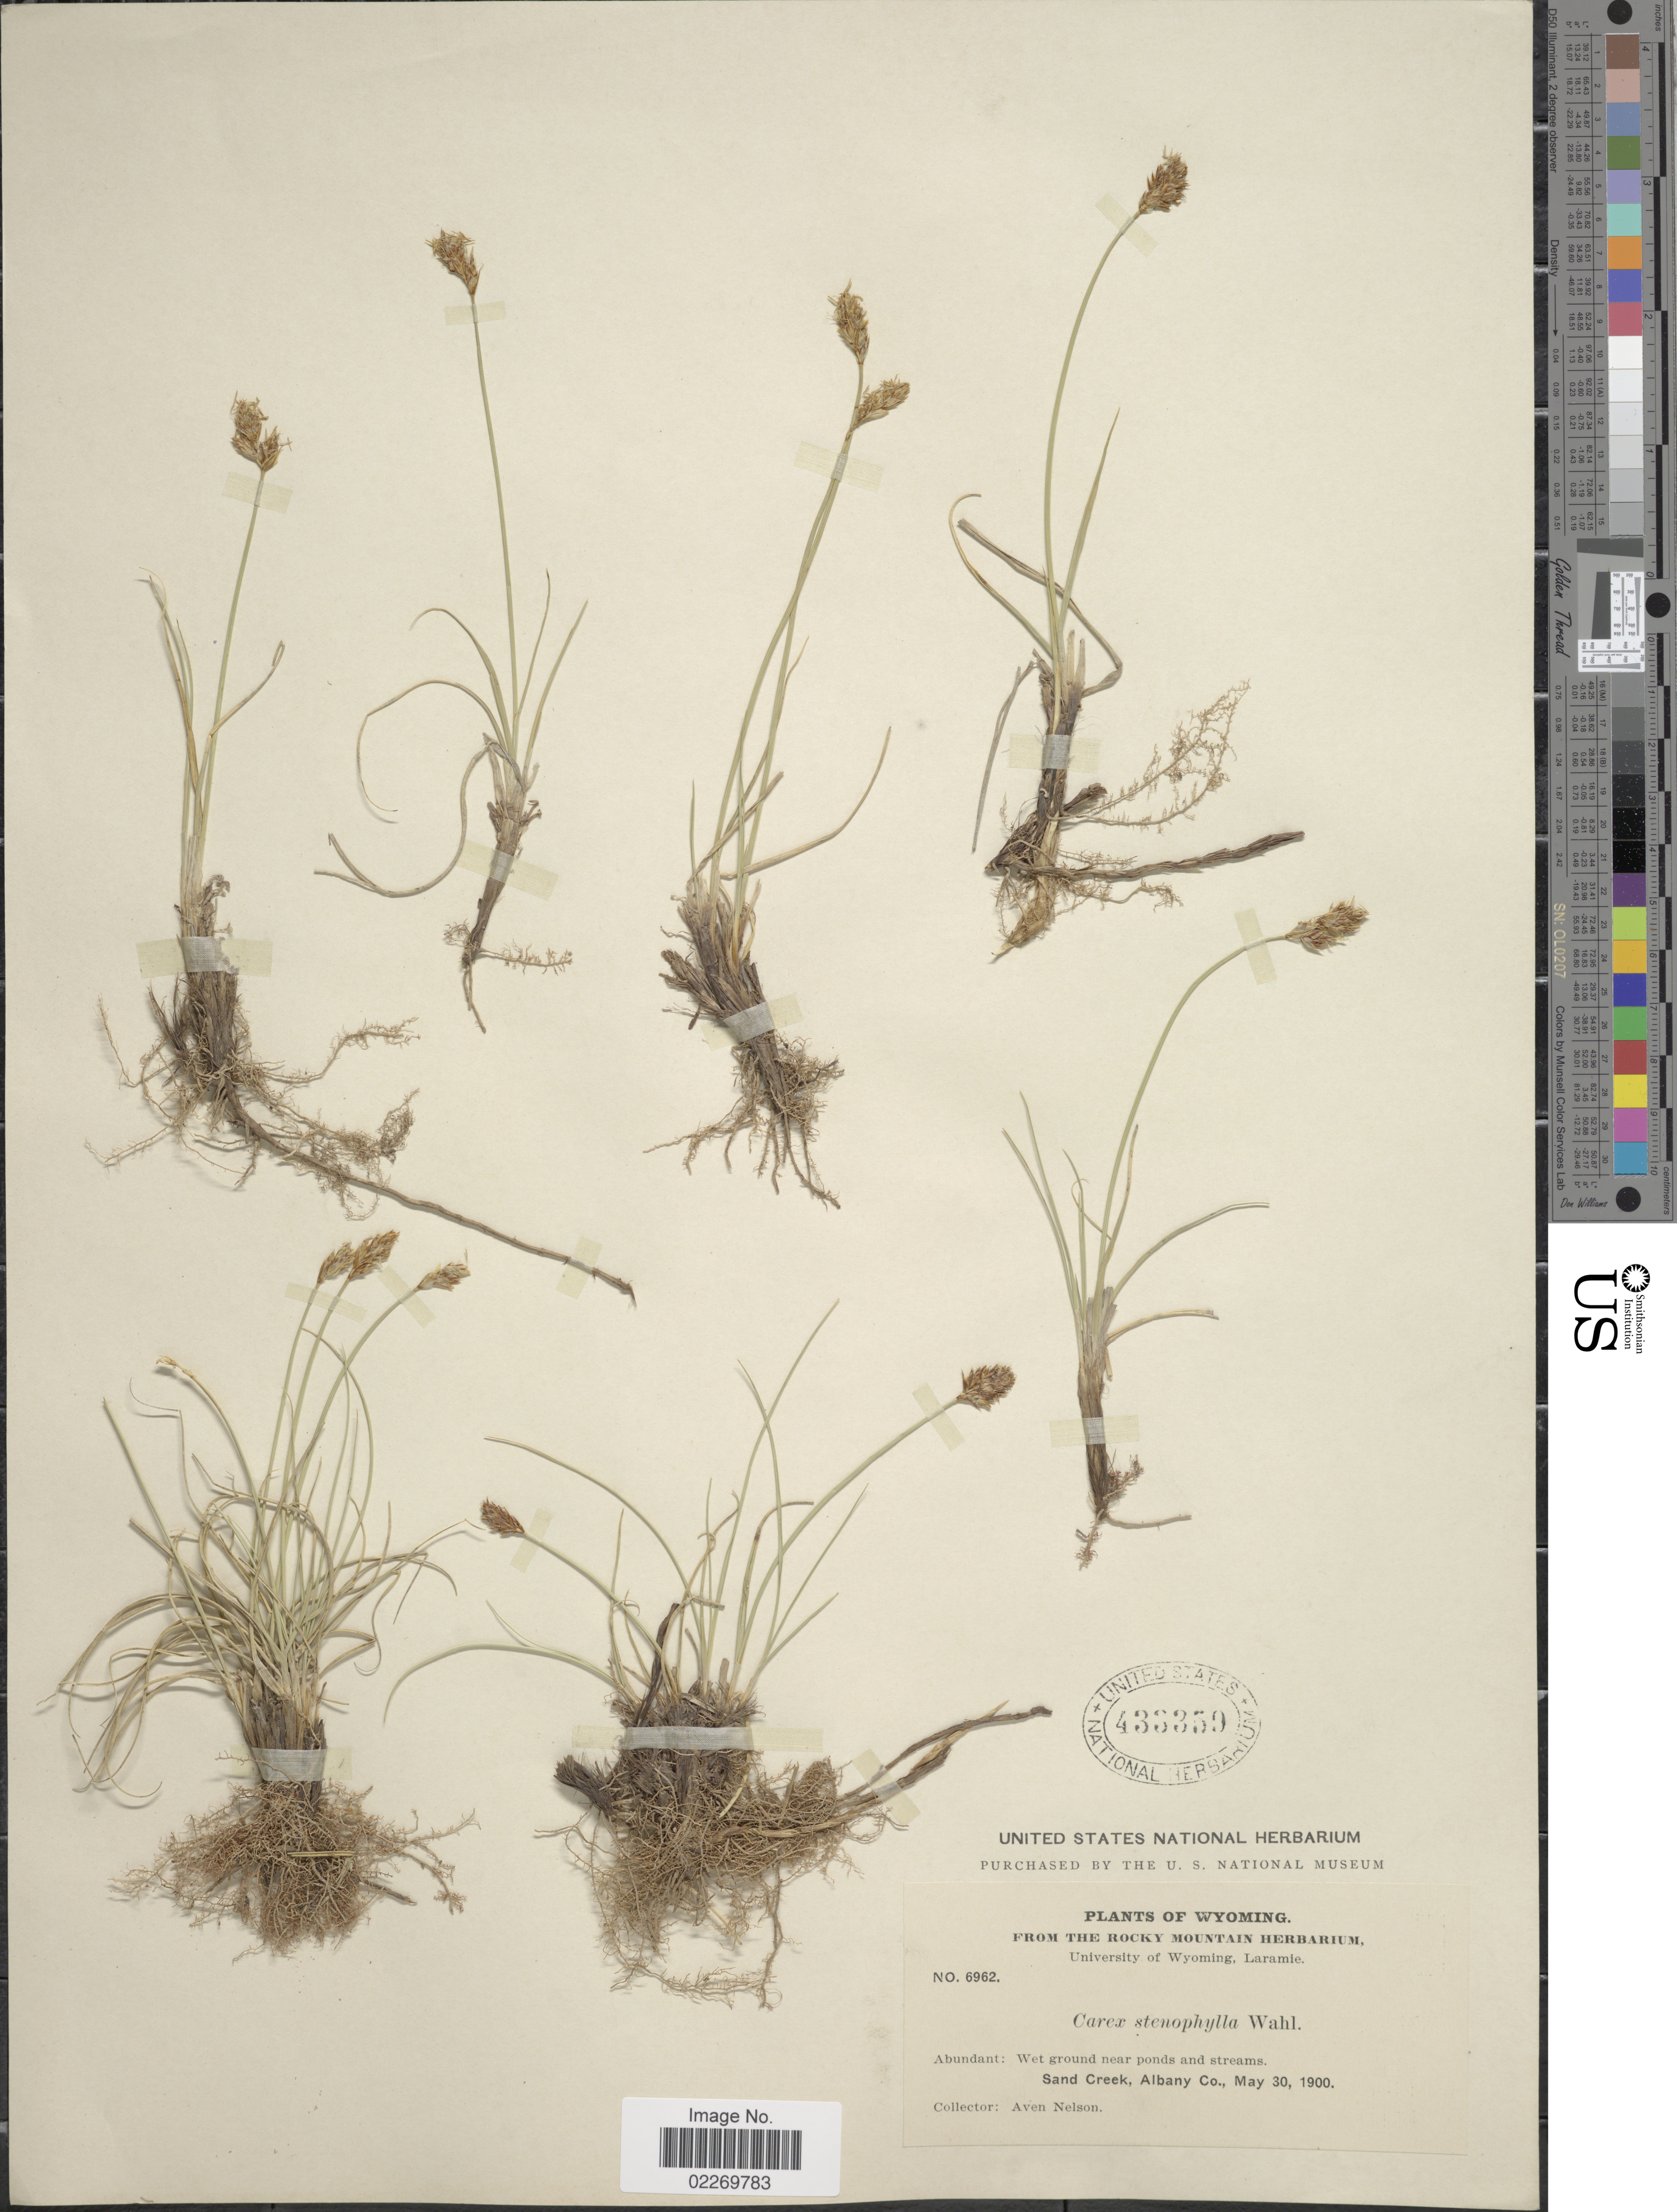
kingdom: Plantae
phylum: Tracheophyta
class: Liliopsida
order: Poales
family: Cyperaceae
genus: Carex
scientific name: Carex eleocharis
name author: L.H. Bailey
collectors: A. Nelson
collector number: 6962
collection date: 1900-05-30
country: United States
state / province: Wyoming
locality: Wet ground near ponds and streams. Sand Creek, Albany Co.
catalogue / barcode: US 433359